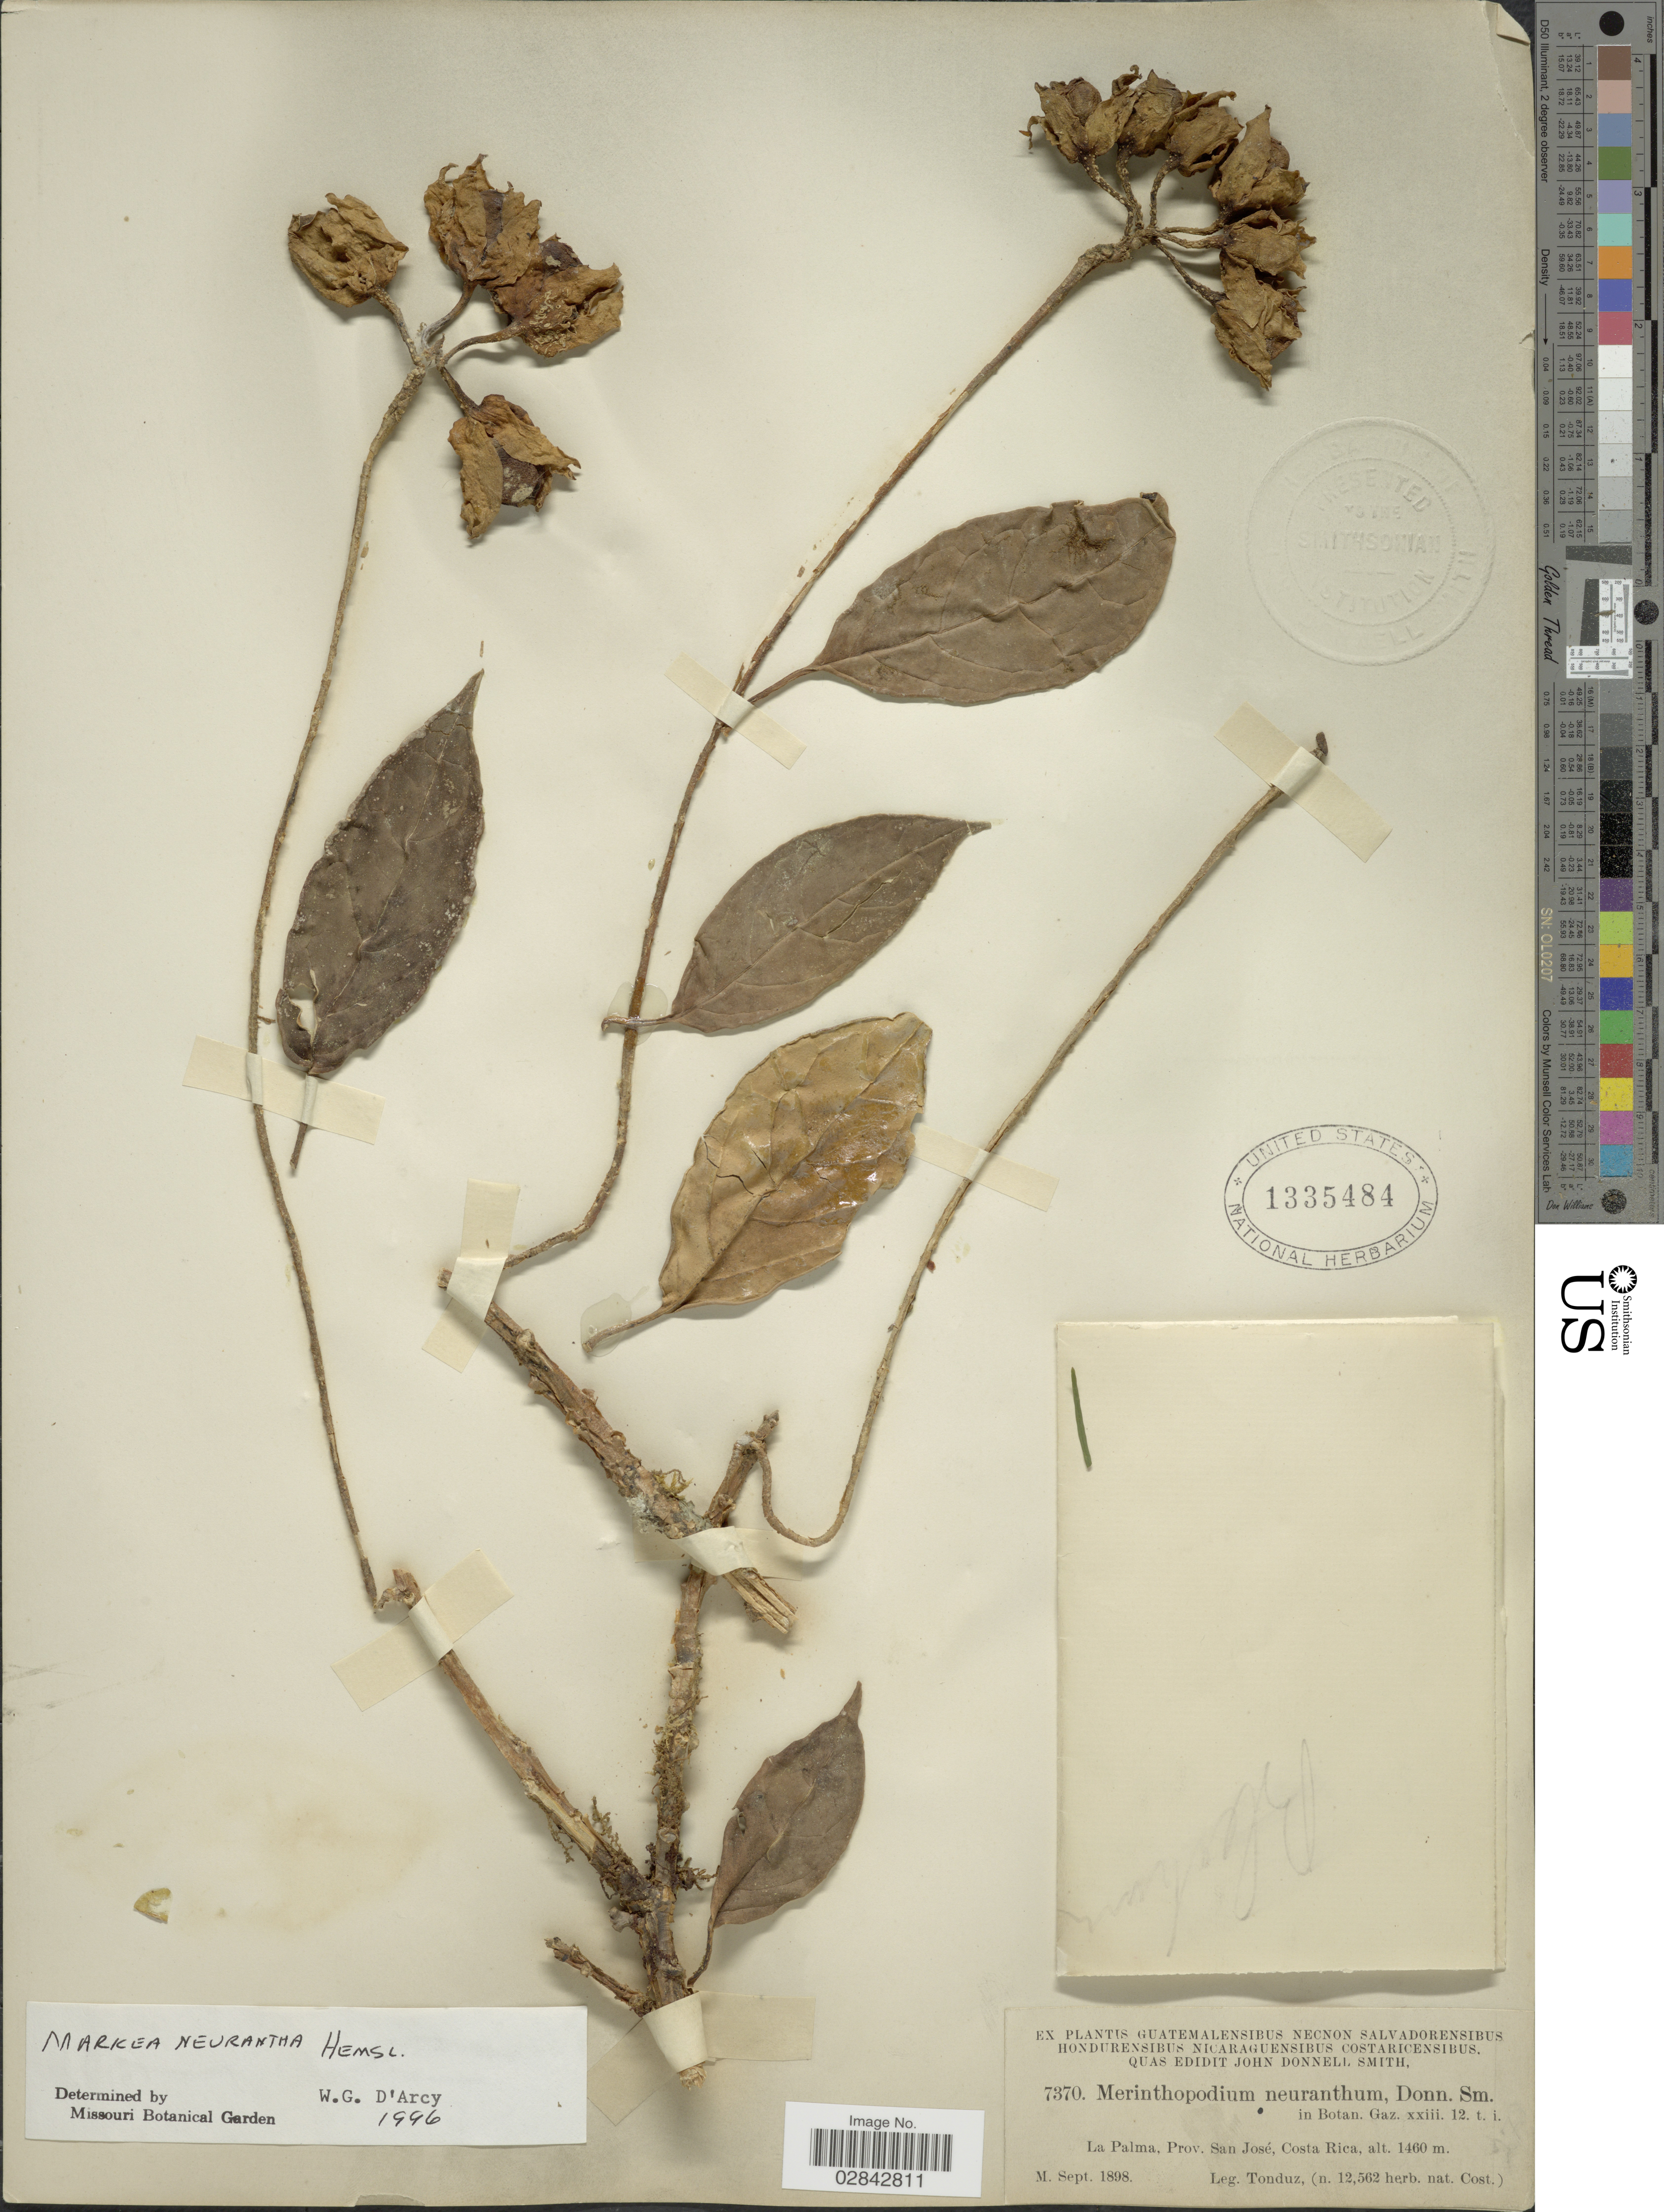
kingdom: Plantae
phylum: Tracheophyta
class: Magnoliopsida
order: Solanales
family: Solanaceae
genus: Markea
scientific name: Markea neurantha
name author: Hemsl.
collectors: Tonduz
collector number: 7370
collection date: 1898-09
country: Costa Rica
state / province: San José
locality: La Palma.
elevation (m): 1460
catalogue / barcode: US 1335484